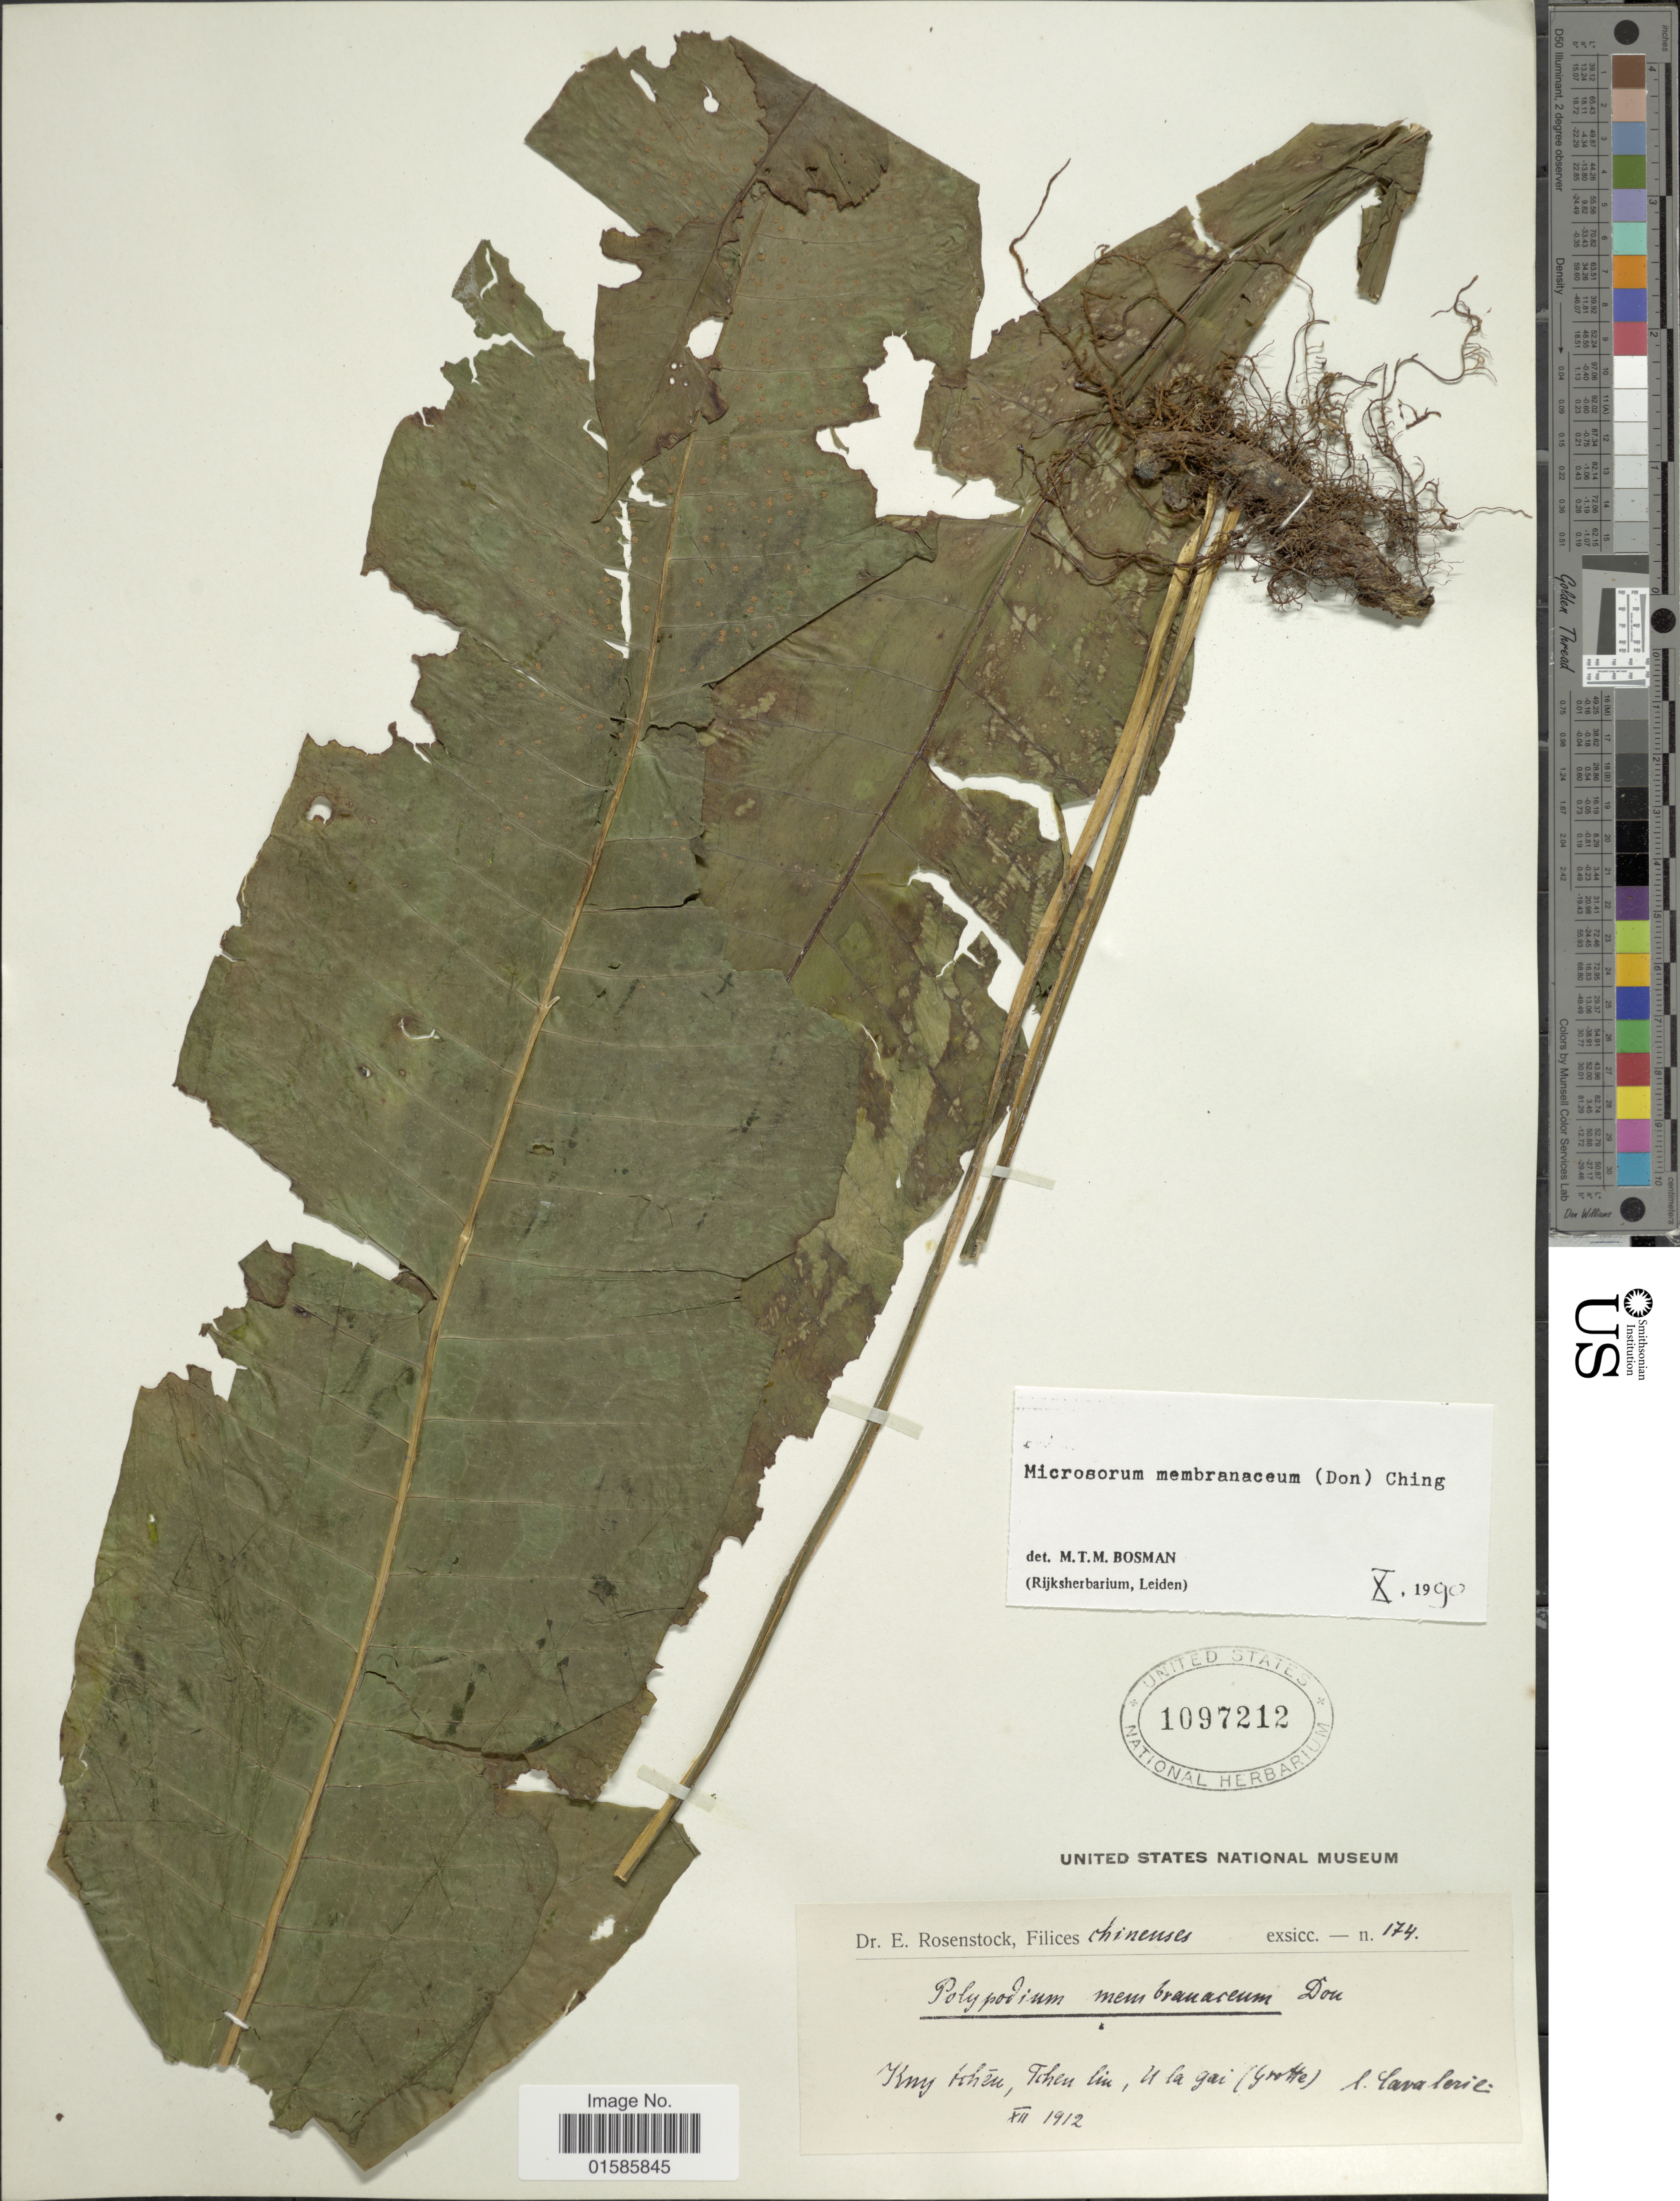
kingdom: Plantae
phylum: Tracheophyta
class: Polypodiopsida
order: Polypodiales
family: Polypodiaceae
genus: Microsorum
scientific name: Microsorum membranaceum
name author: (D. Don) Ching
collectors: -. Cavalerie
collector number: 174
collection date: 1912-12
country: China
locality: Kuy Schue, Tchue Lim, U la Gai (Grotte) [interpreted]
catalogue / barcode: US 1097212